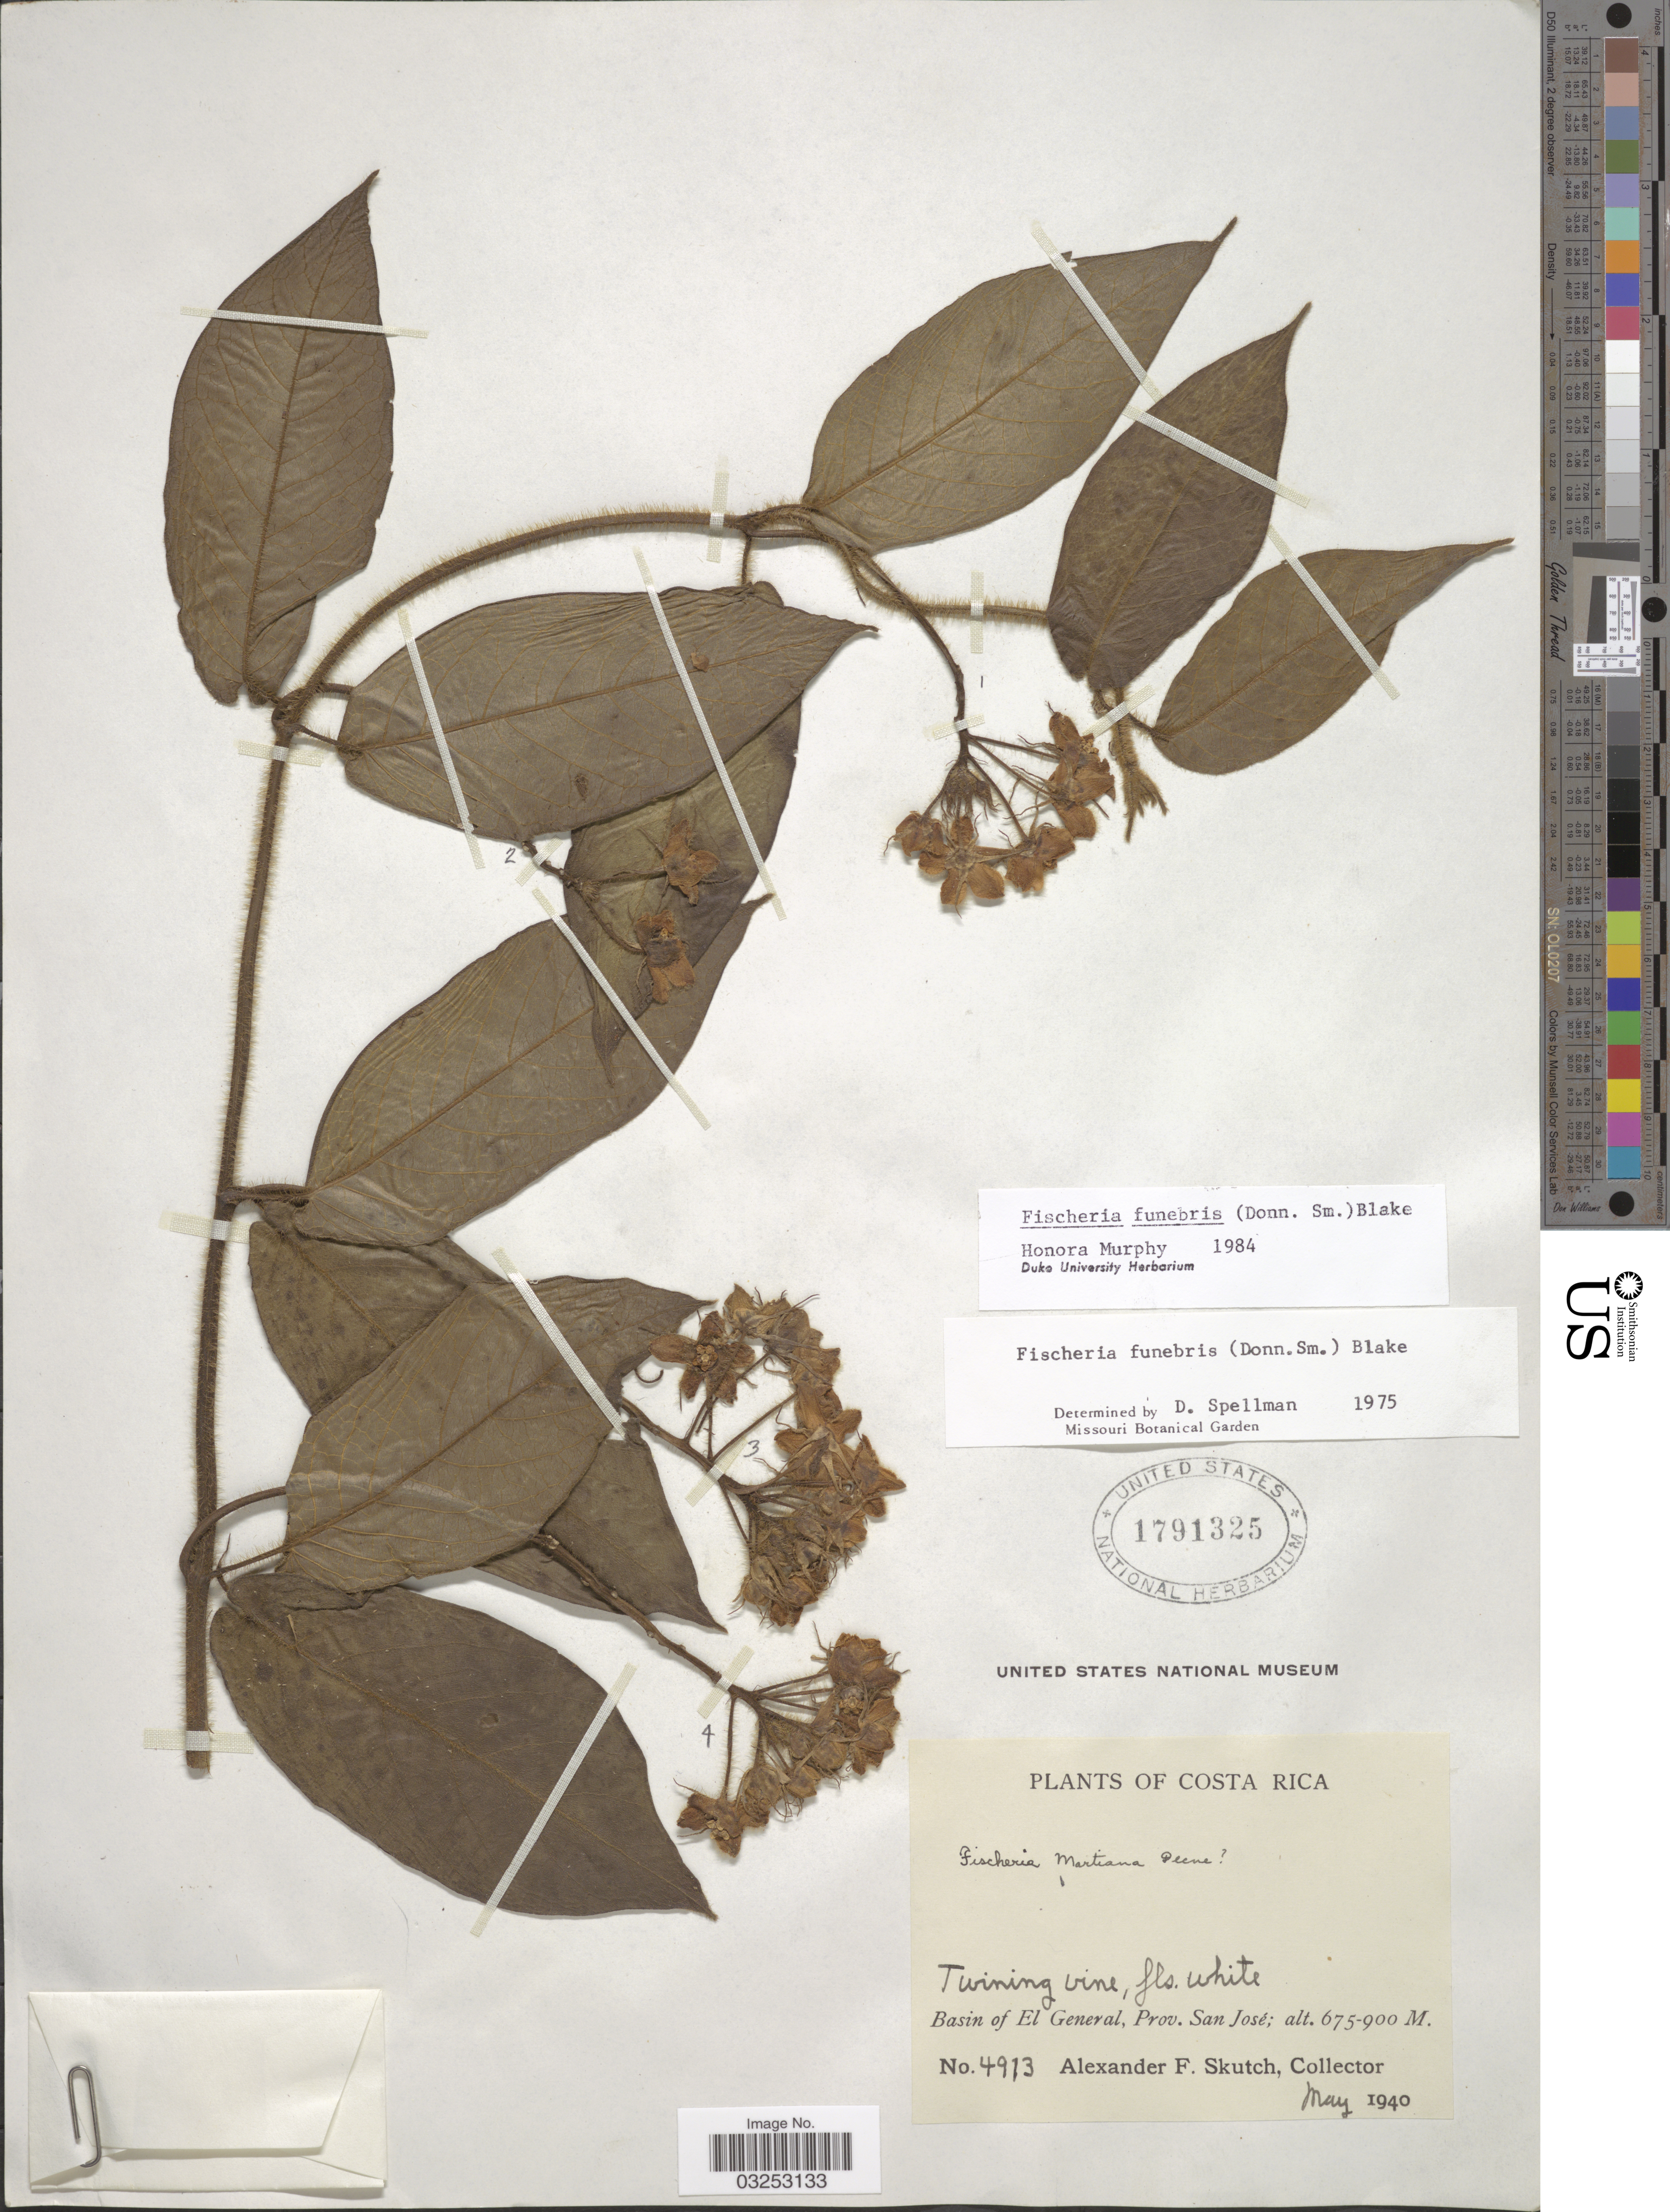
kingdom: Plantae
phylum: Tracheophyta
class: Magnoliopsida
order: Gentianales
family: Apocynaceae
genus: Fischeria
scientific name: Fischeria funebris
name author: (Donn. Sm.) S.F. Blake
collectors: A. F. Skutch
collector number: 4913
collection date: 1940-05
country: Costa Rica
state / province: San José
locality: Basin of El General, Prov. San José.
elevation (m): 675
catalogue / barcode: US 1791325